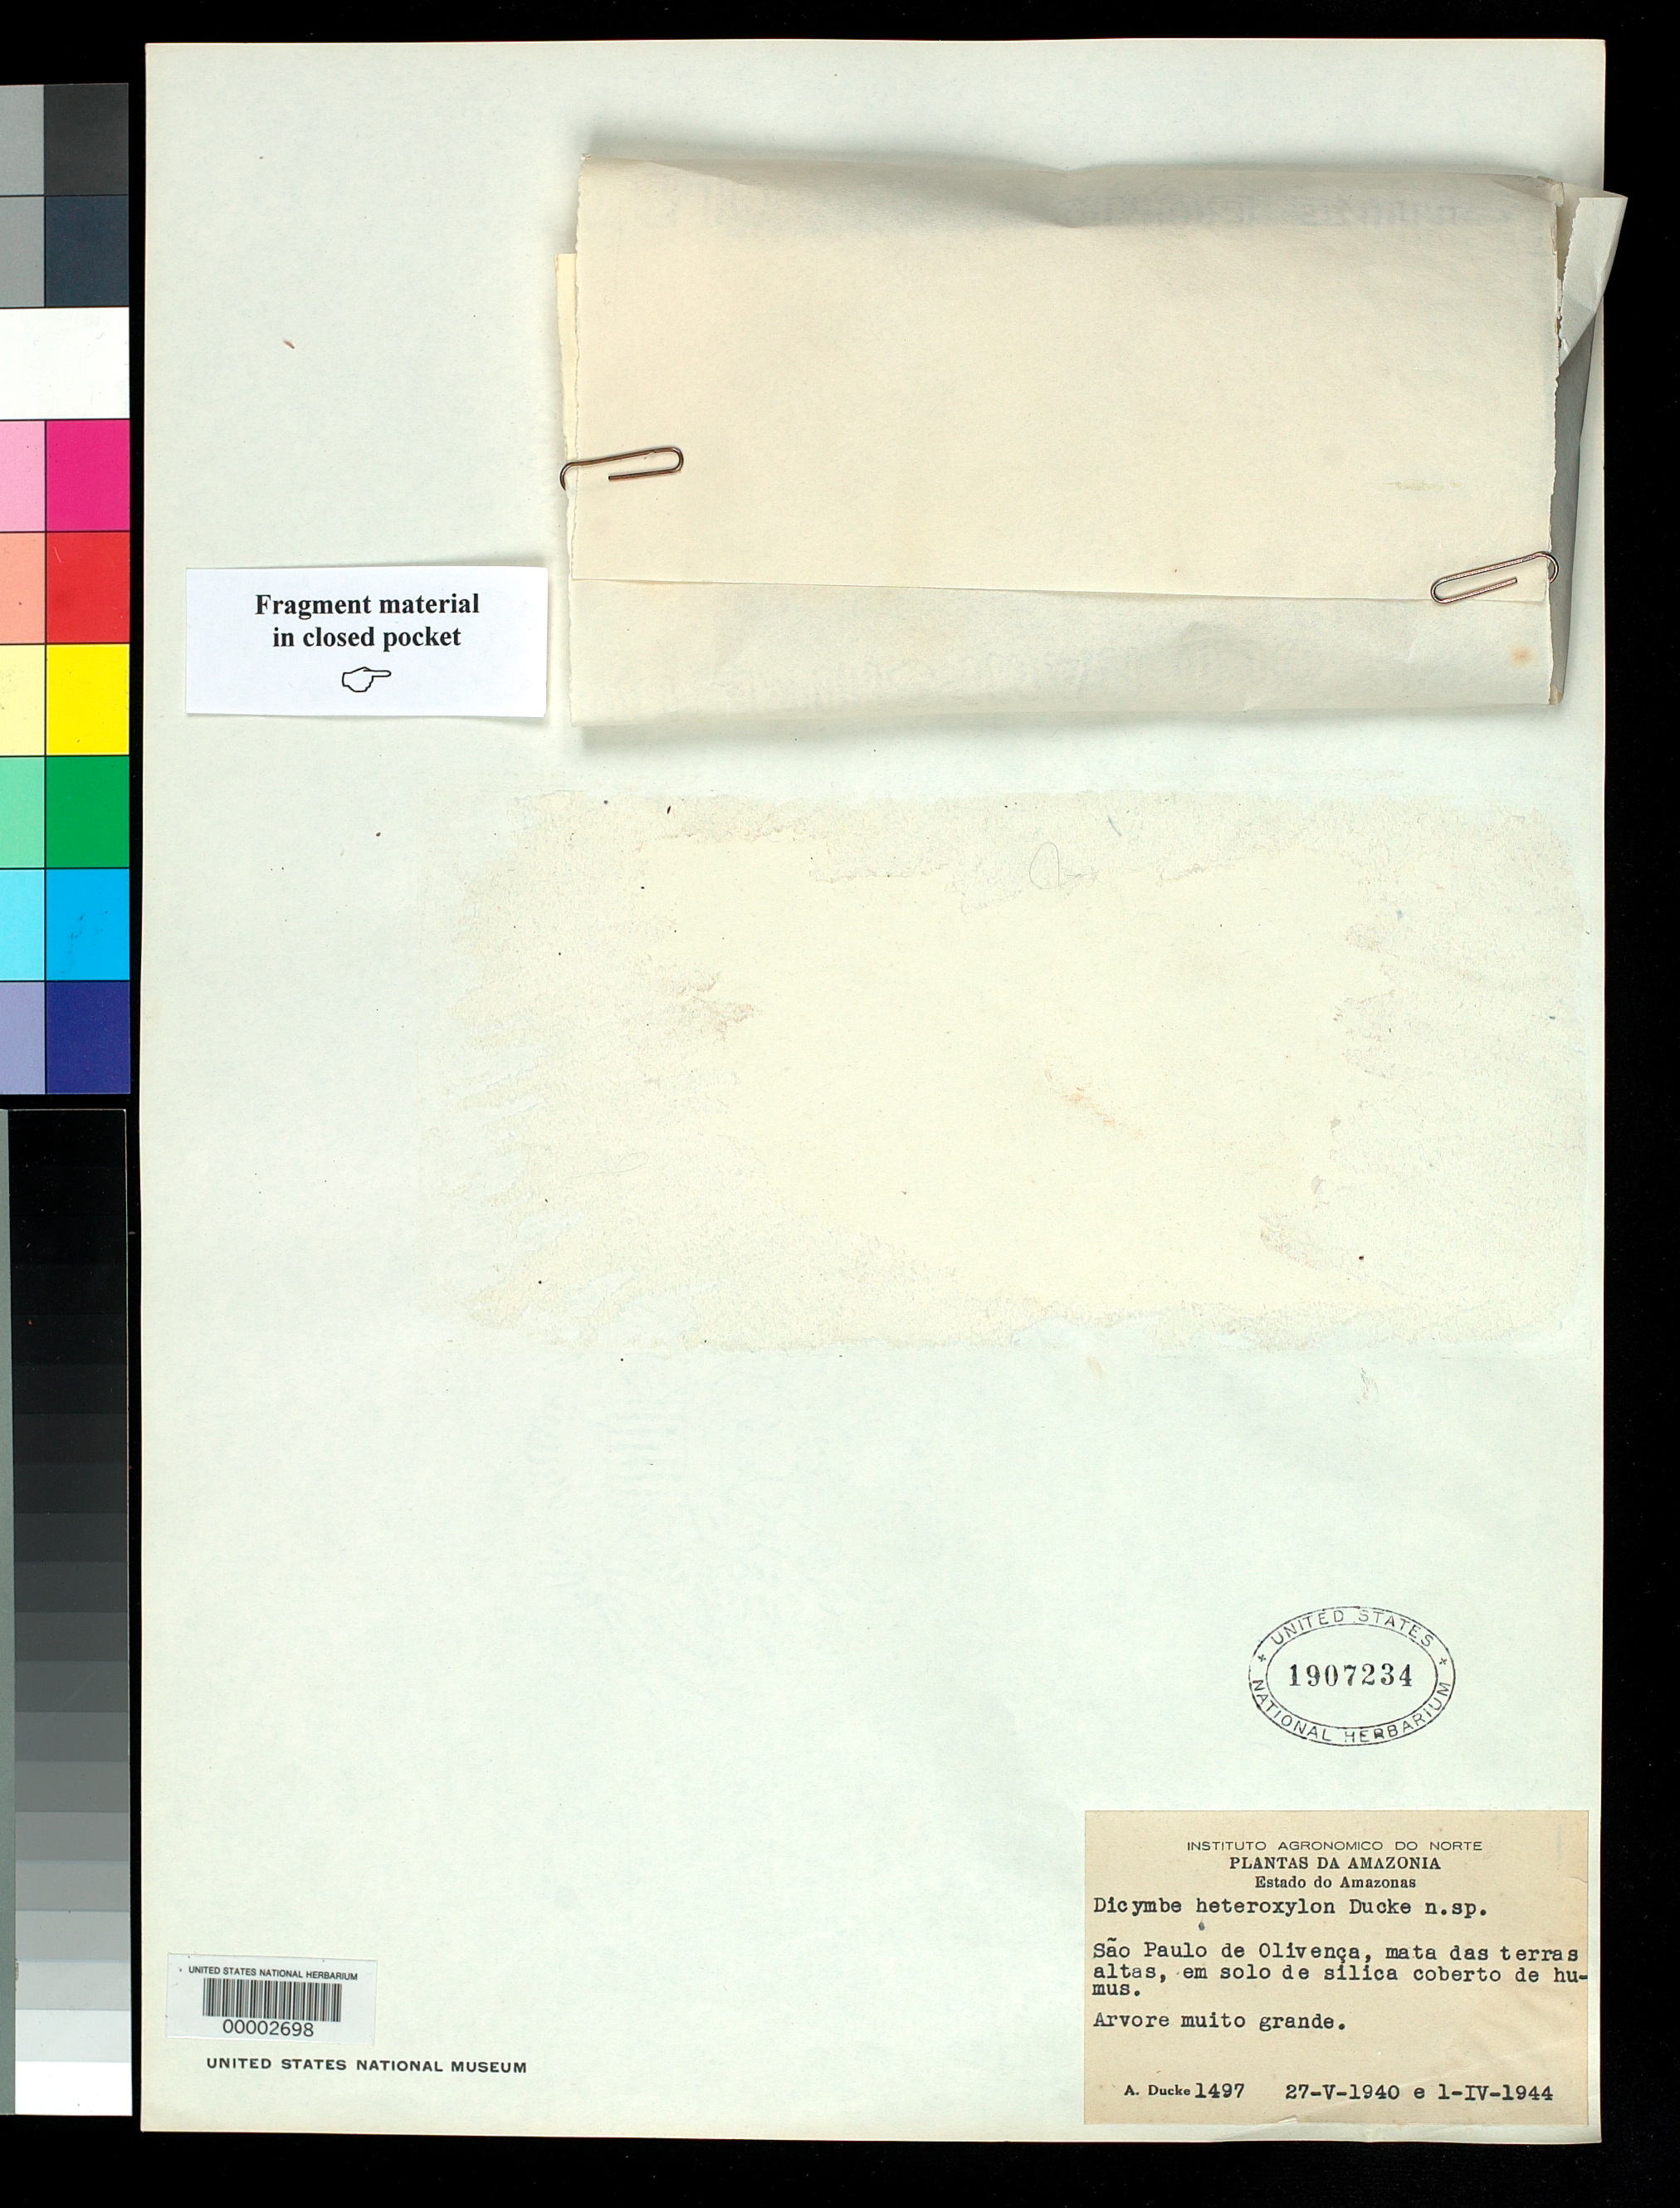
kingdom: Plantae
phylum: Tracheophyta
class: Magnoliopsida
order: Fabales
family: Fabaceae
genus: Dicymbe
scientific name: Dicymbe heteroxylon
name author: Ducke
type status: Isosyntype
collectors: A. Ducke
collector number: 1497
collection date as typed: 27-V-1940 / 1-IV-1944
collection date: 1940-05-27,1944-04-01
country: Brazil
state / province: Amazonas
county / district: São Paulo de Olivença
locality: Estado do Amazonas. São Paulo de Olivença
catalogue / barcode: US 1907234